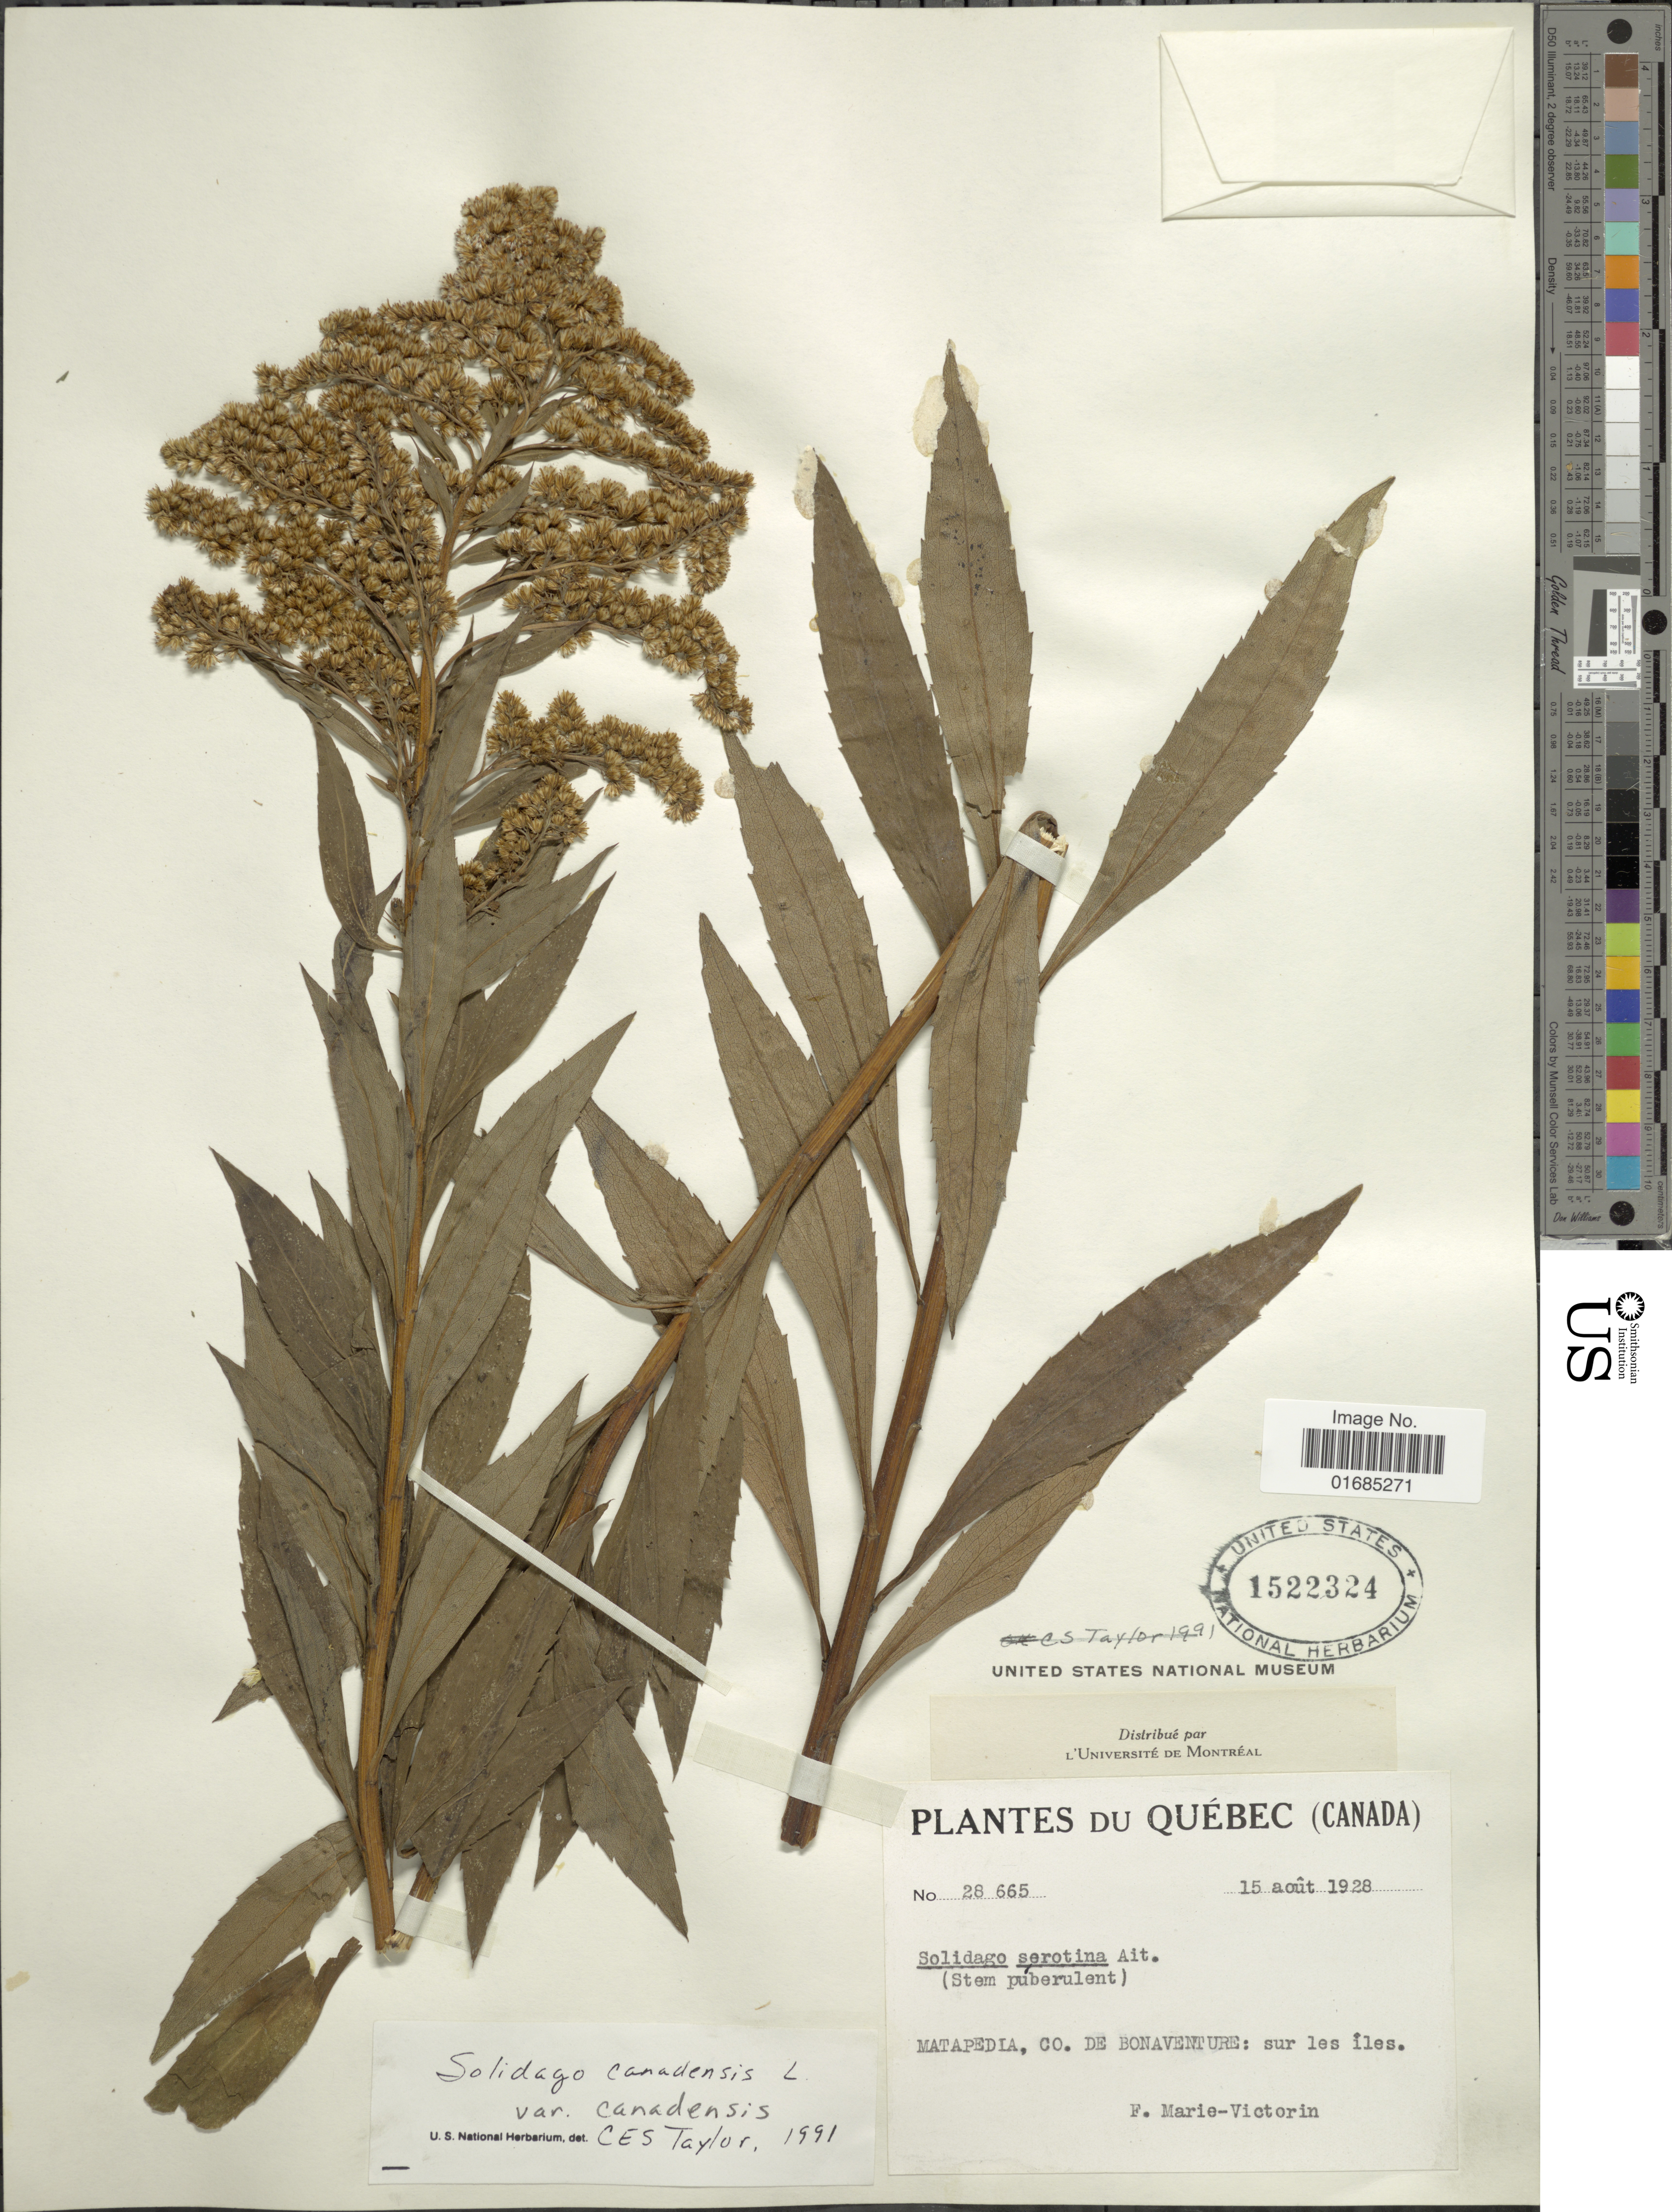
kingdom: Plantae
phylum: Tracheophyta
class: Magnoliopsida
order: Asterales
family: Asteraceae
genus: Solidago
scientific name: Solidago canadensis var. canadensis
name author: L.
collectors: Fr. Marie-Victorin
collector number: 28665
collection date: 1928-08-15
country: Canada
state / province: Quebec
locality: Matapedia, Co. de Bonaventure: sur les iles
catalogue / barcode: US 1522324